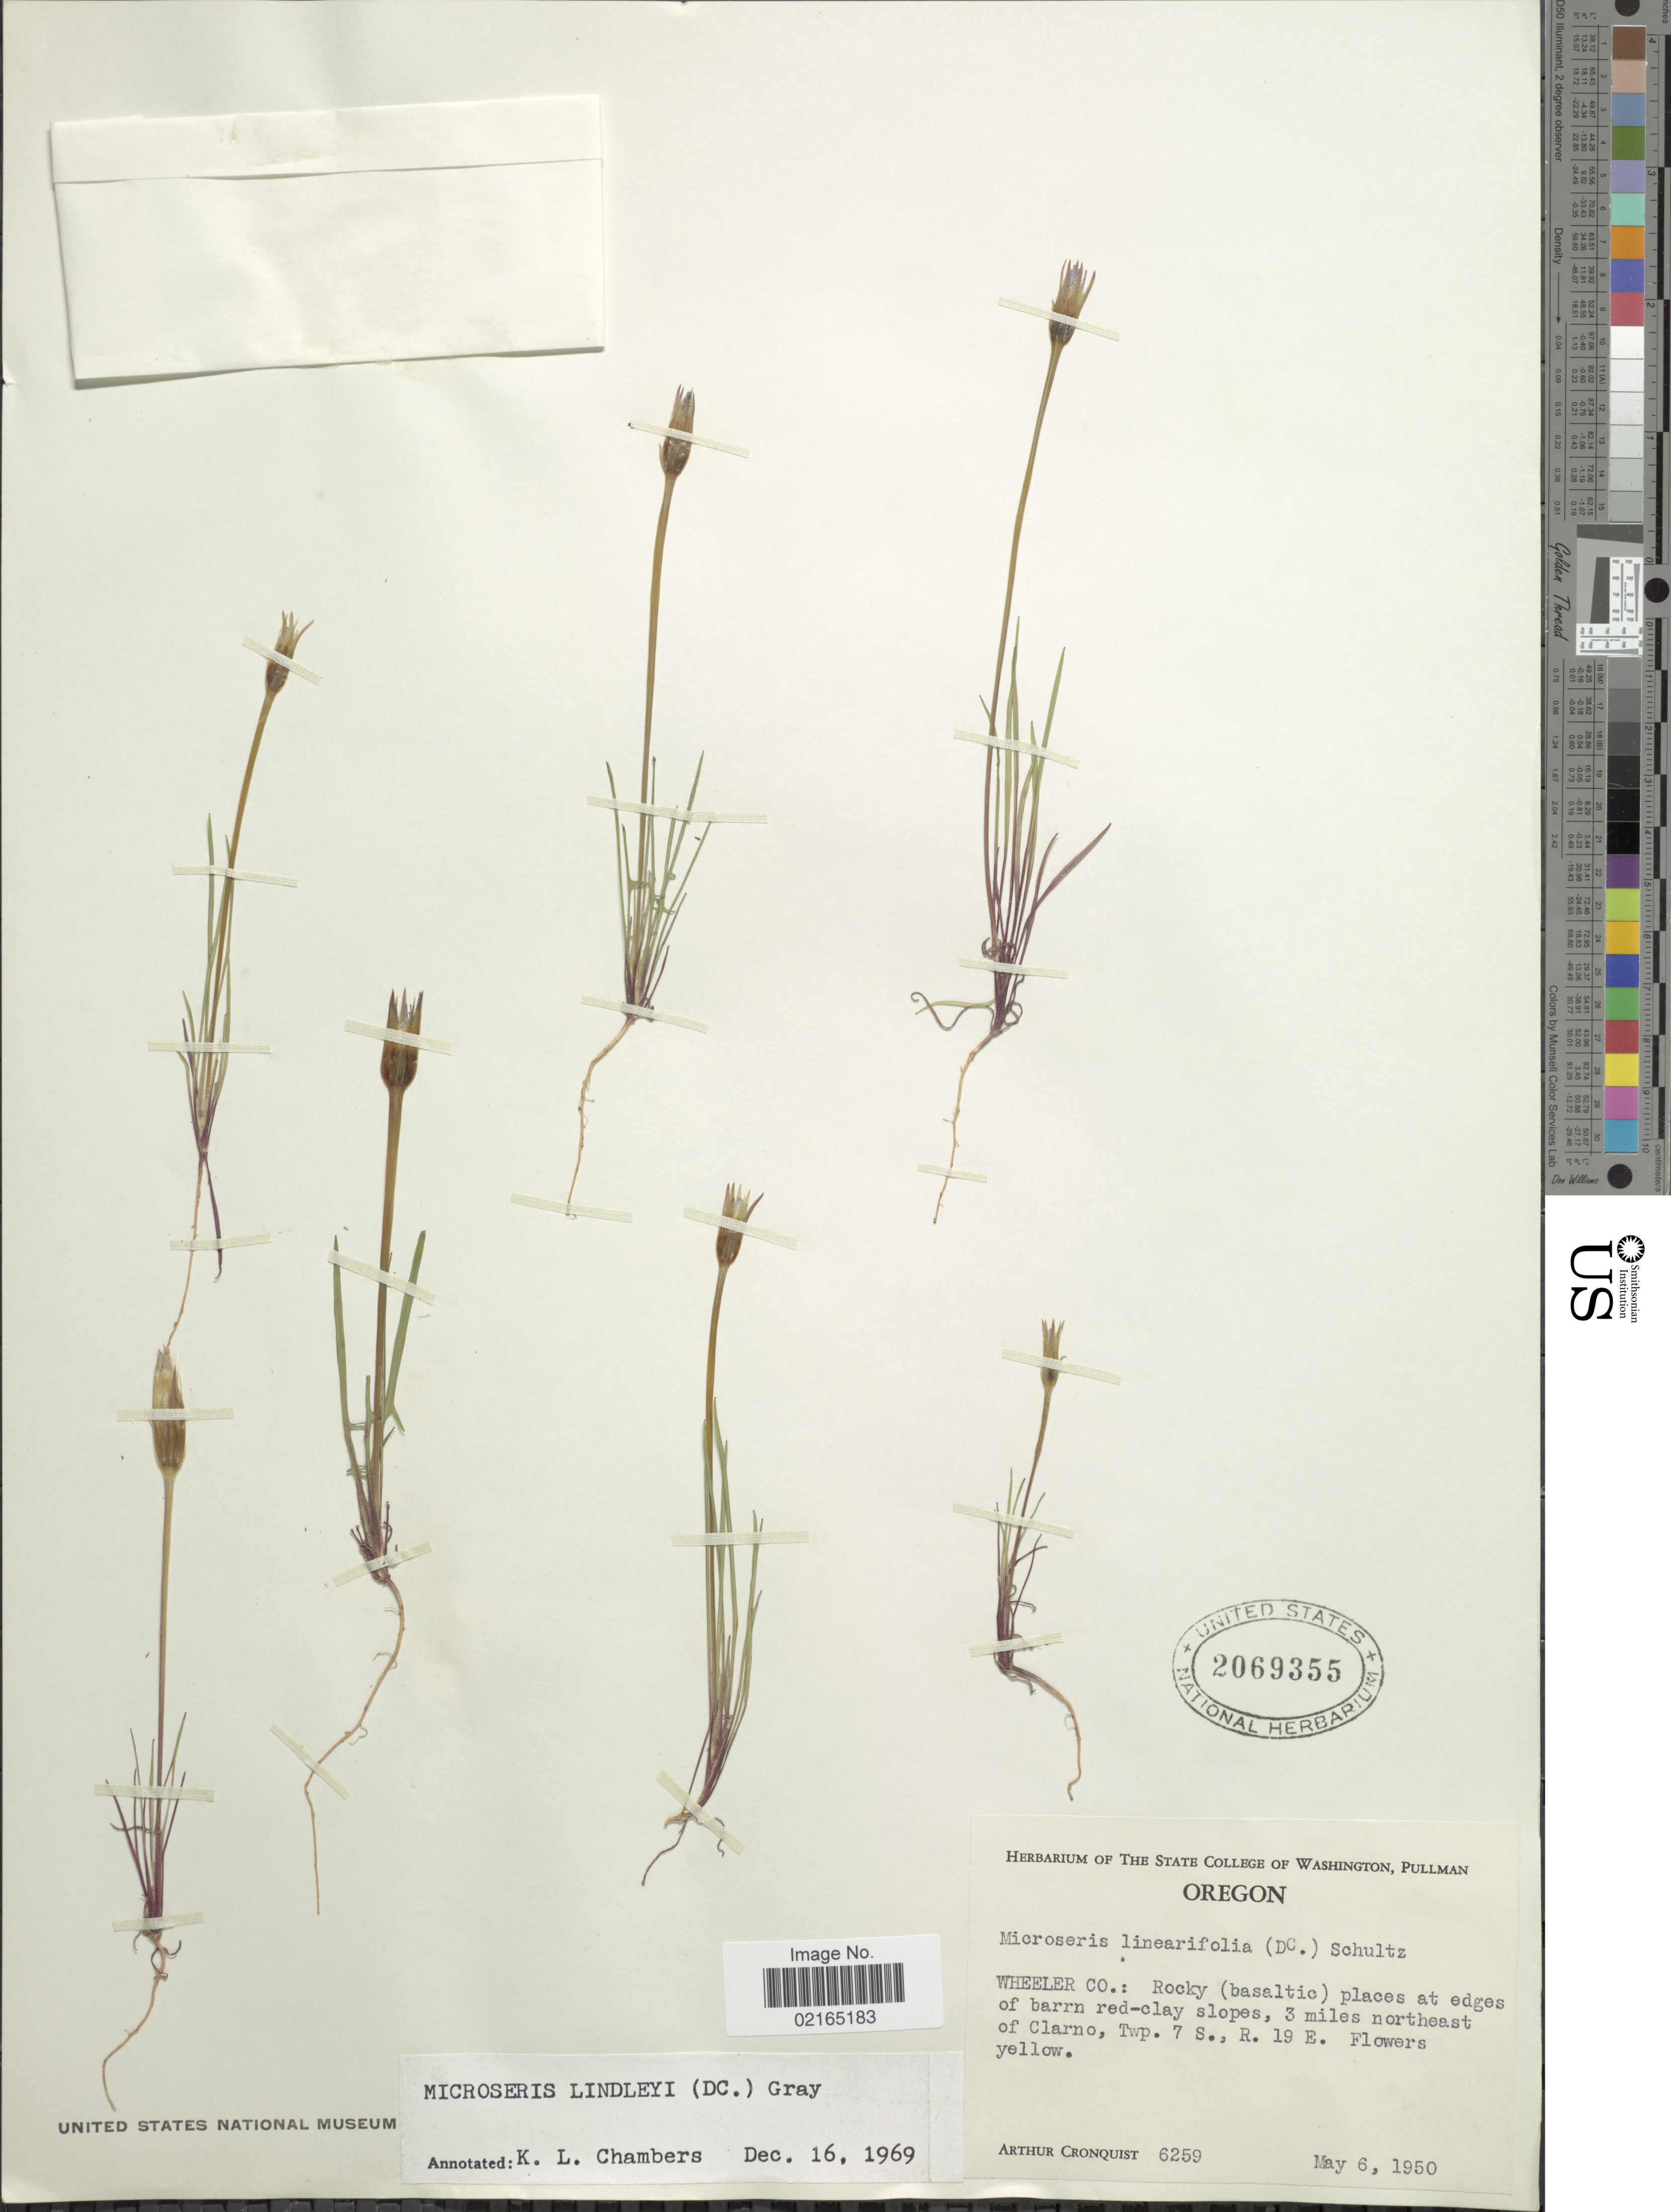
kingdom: Plantae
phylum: Tracheophyta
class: Magnoliopsida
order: Asterales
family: Asteraceae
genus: Uropappus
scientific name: Uropappus lindleyi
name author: (DC.) Nutt.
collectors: A. J. Cronquist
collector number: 6259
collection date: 1950-05-06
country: United States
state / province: Oregon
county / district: Wheeler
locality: Wheeler Co.: Rocky places at edges of barn red-clay slopes, 3 miles northeast of Clarno, Twp. 7 S., R. 19 E.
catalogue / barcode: US 2069355